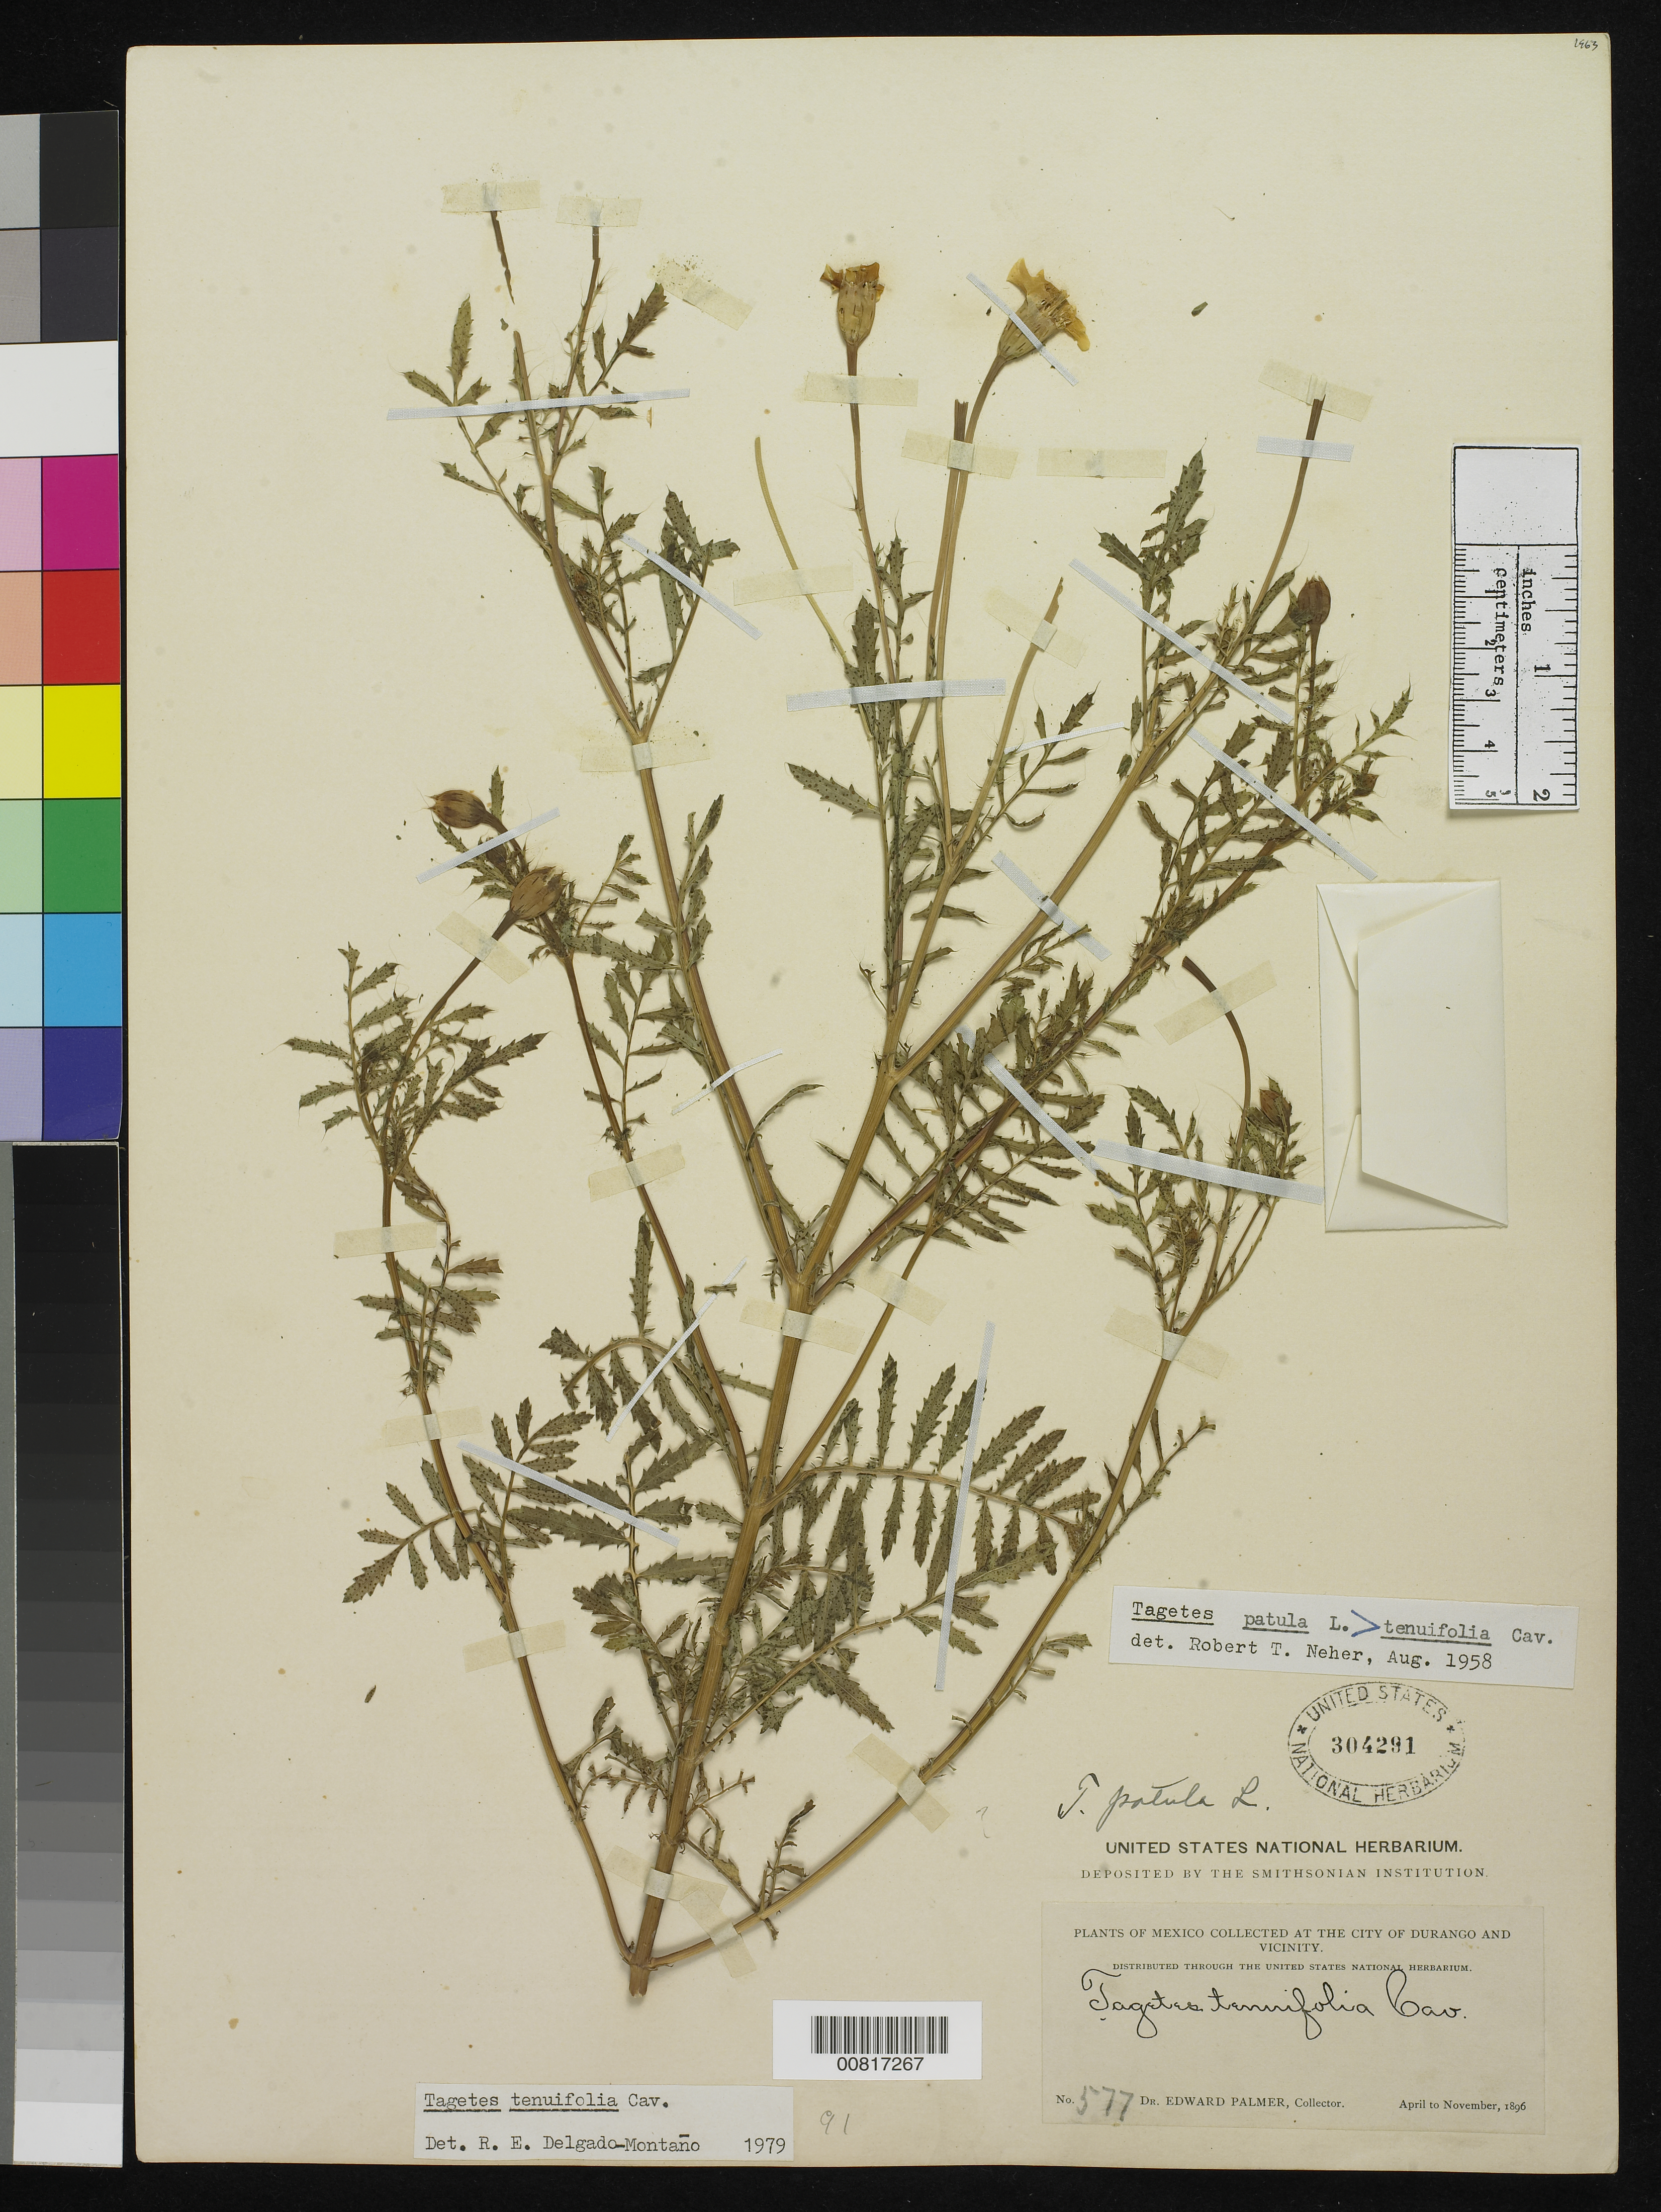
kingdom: Plantae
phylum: Tracheophyta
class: Magnoliopsida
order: Asterales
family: Asteraceae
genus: Tagetes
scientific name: Tagetes tenuifolia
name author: Cav.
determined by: Schiavinato, Dario J.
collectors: E. Palmer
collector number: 577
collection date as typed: Apr 1896 to -- Nov 1896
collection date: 1896-04/1896-11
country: Mexico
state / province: Durango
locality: City of Durango and vicinity.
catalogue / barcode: US 304291